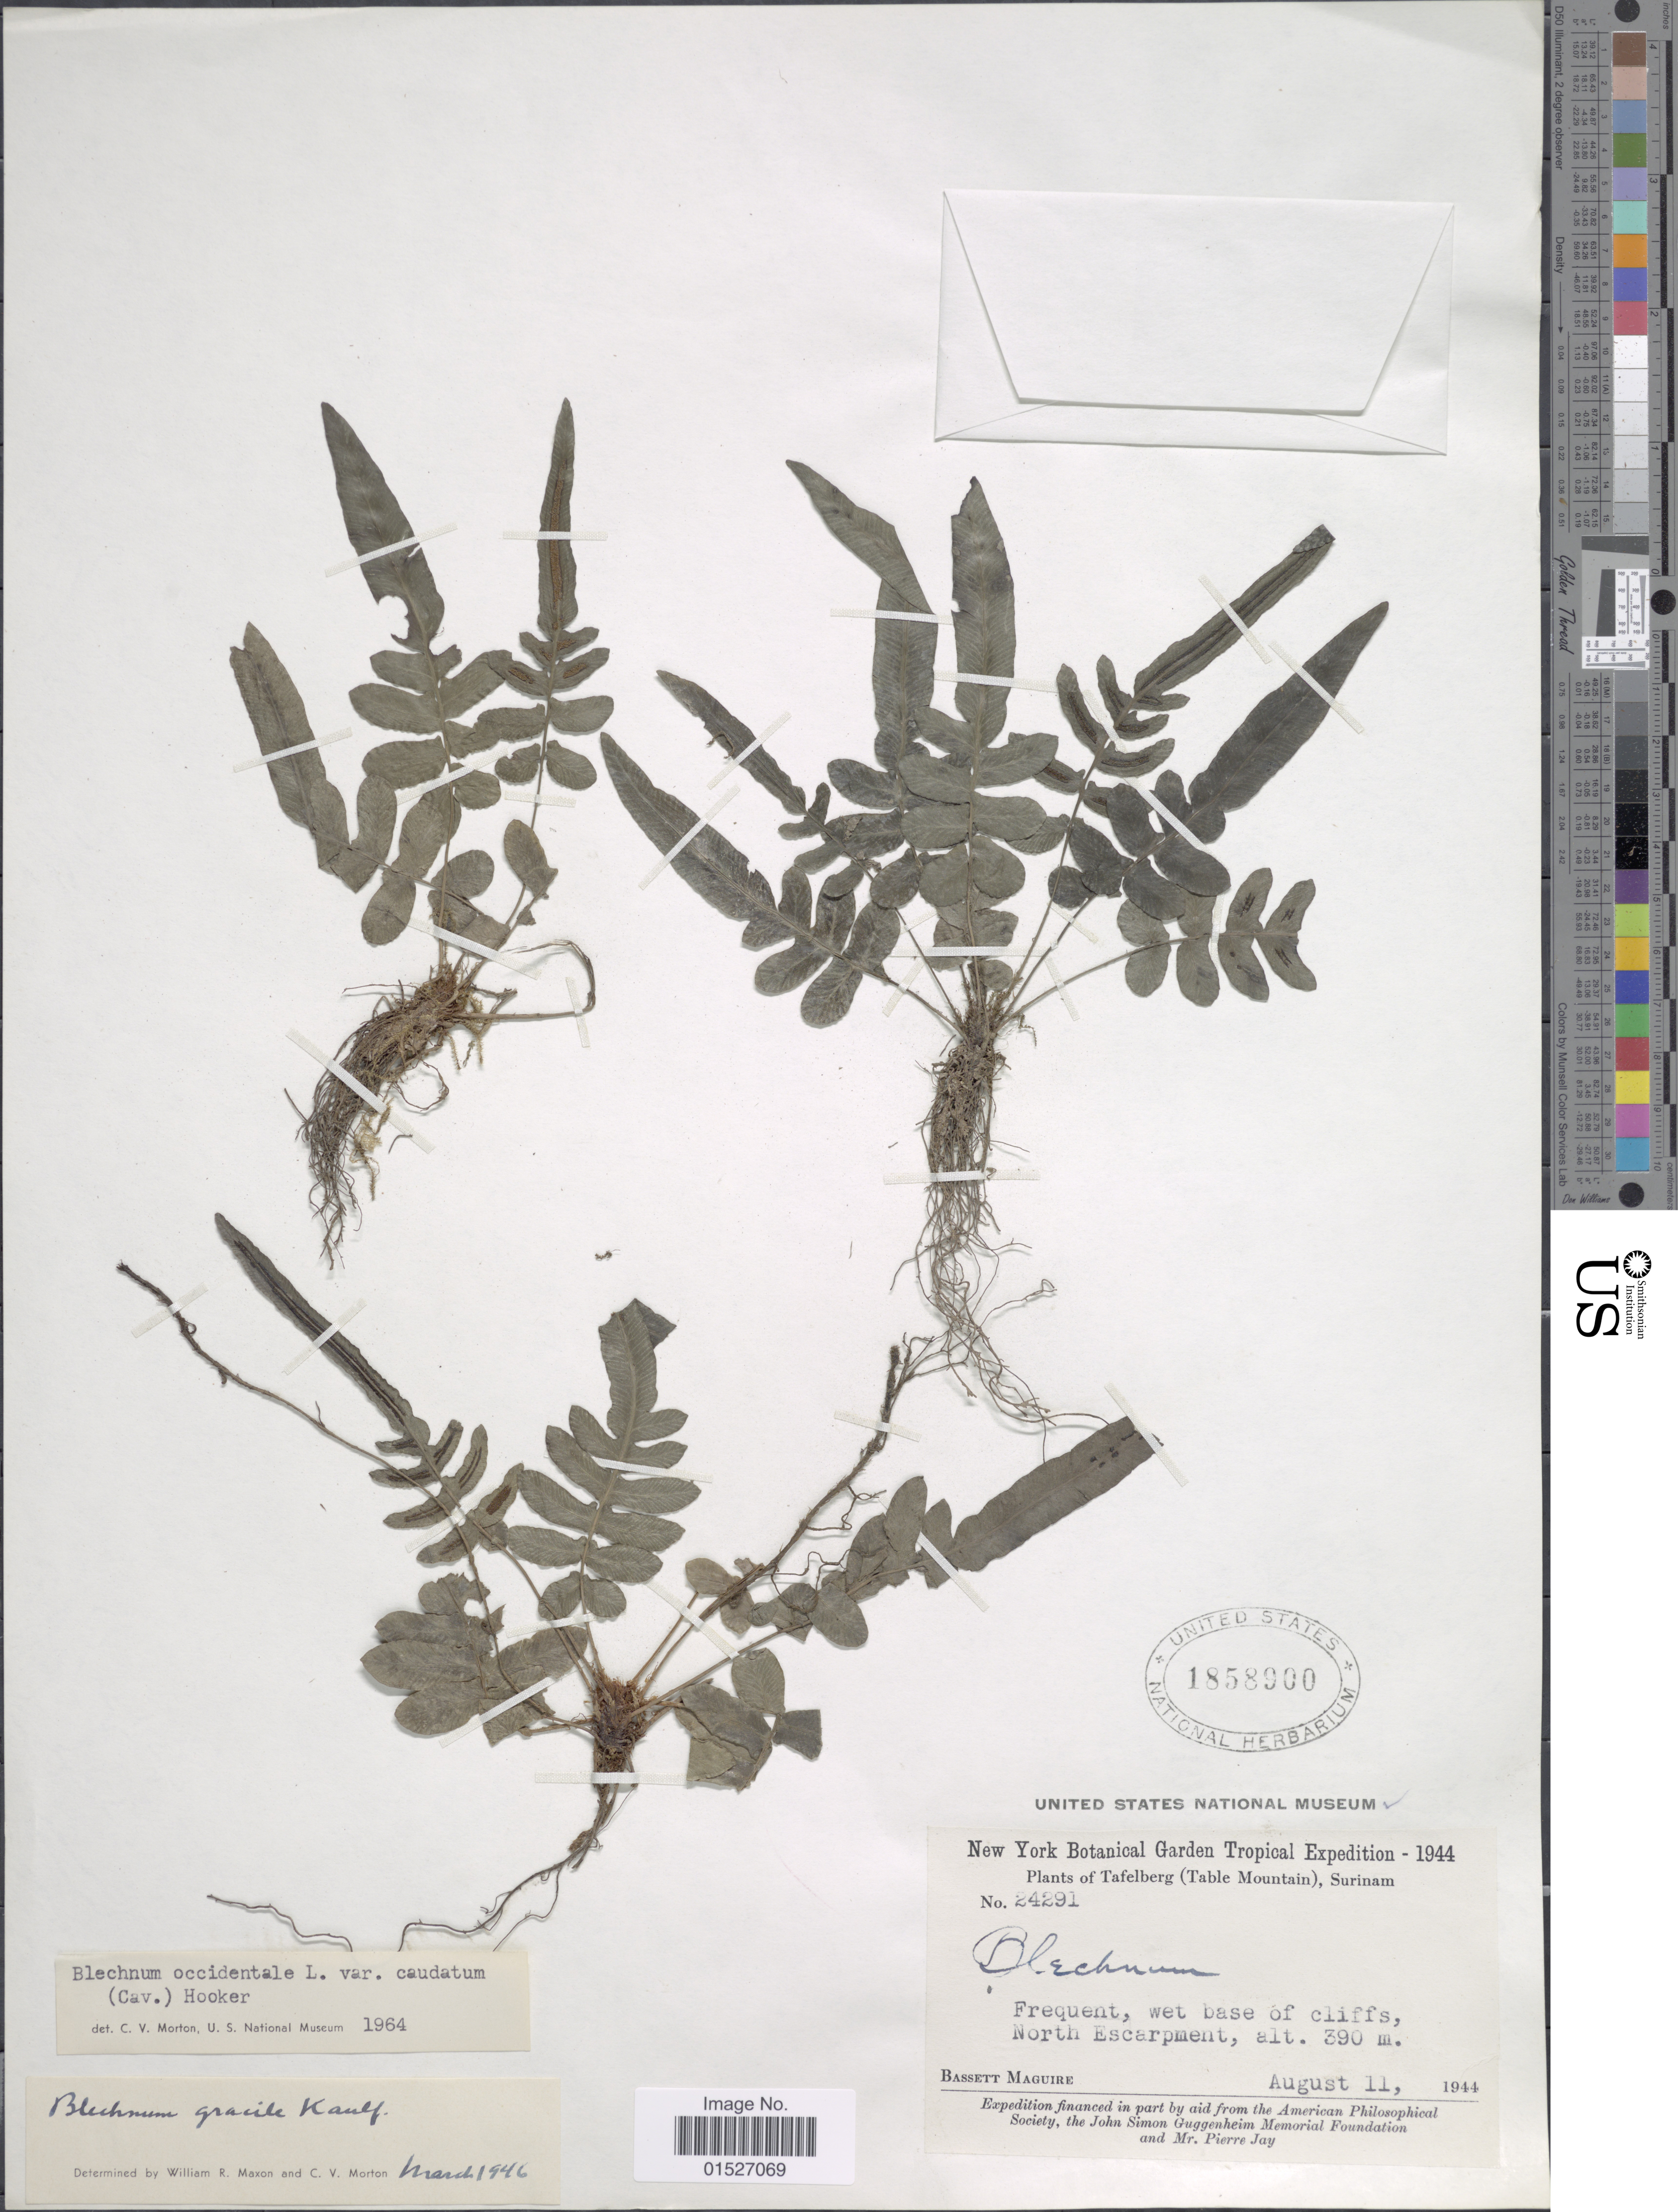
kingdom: Plantae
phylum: Tracheophyta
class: Polypodiopsida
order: Polypodiales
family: Blechnaceae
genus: Blechnum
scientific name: Blechnum sp.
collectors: B. Maguire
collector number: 24291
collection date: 1944-08-11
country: Suriname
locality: Tafelberg (Table Mountain), Surinam. North Escarpment.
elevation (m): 390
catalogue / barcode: US 1858900